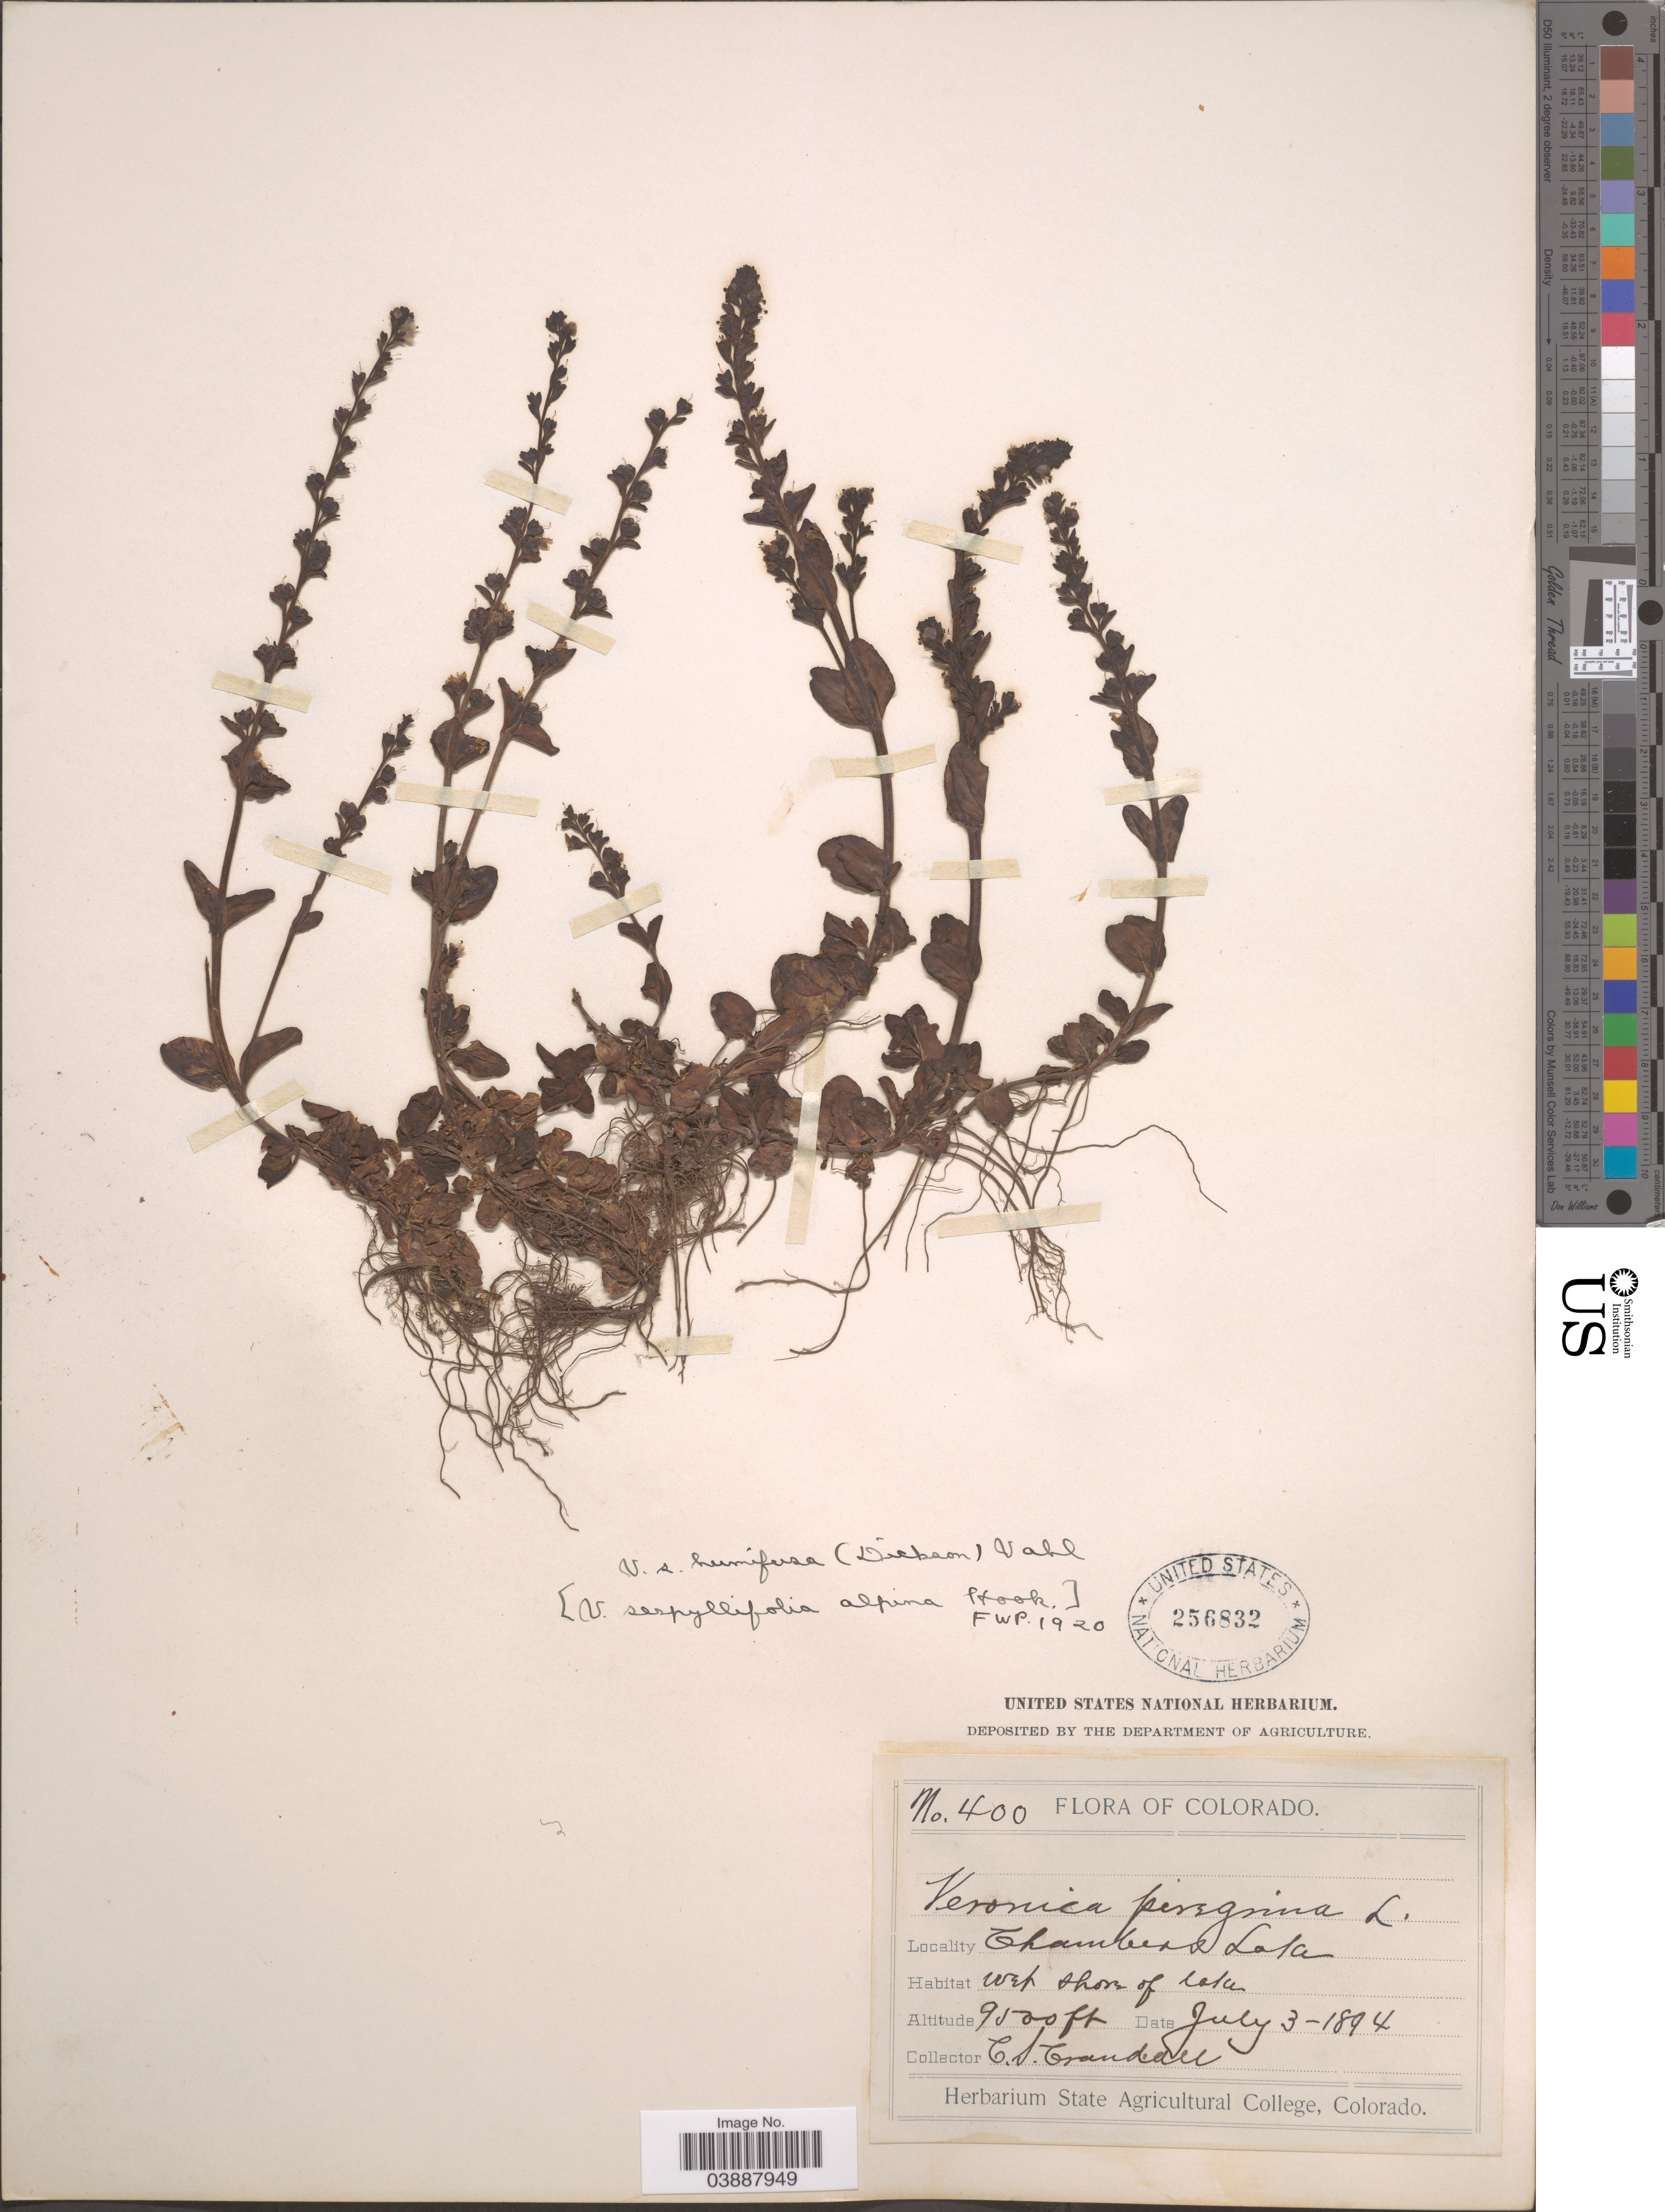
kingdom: Plantae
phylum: Tracheophyta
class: Magnoliopsida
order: Lamiales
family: Plantaginaceae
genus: Veronica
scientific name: Veronica serpyllifolia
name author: L.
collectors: C. Crandall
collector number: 400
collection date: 1894-07-03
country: United States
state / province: Colorado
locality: Chambers Lake.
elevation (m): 2896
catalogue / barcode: US 256832